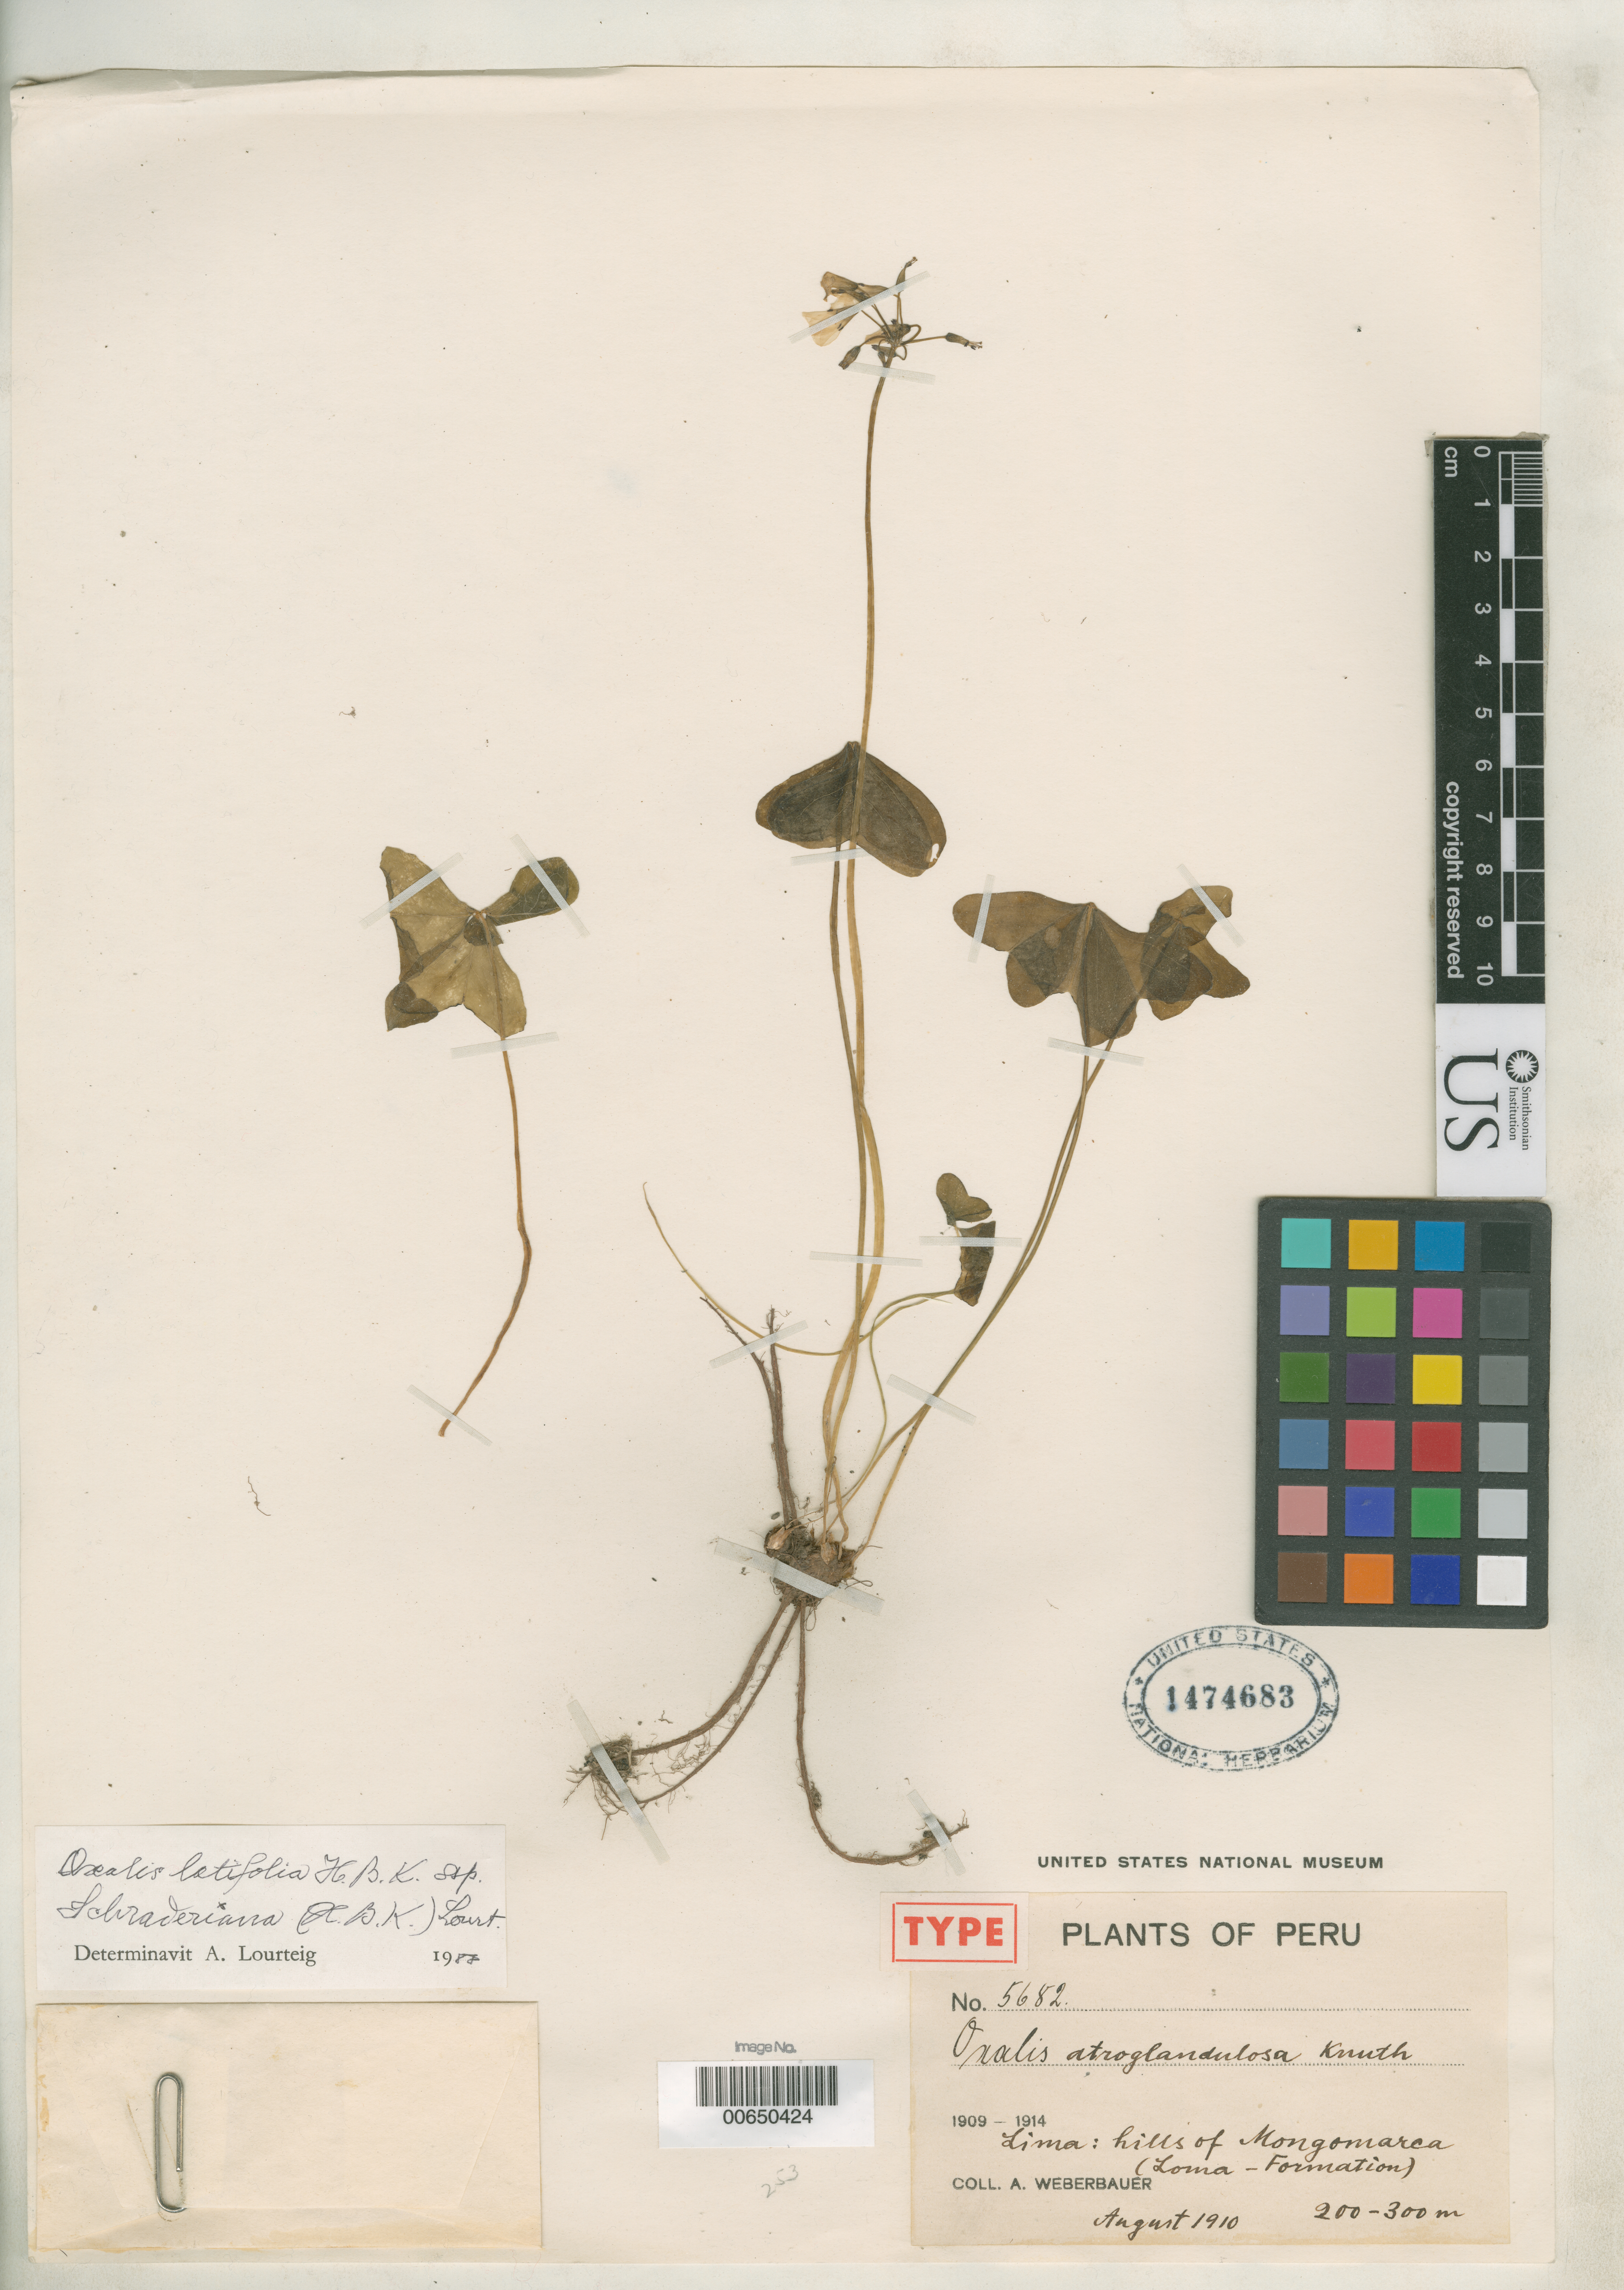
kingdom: Plantae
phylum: Tracheophyta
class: Magnoliopsida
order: Oxalidales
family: Oxalidaceae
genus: Oxalis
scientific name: Oxalis atroglandulosa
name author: R. Knuth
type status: Isotype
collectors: A. Weberbauer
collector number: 5682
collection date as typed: Aug 1910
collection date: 1910-08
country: Peru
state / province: Lima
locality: Hills of Mongomarca.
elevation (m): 200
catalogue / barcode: US 1474683